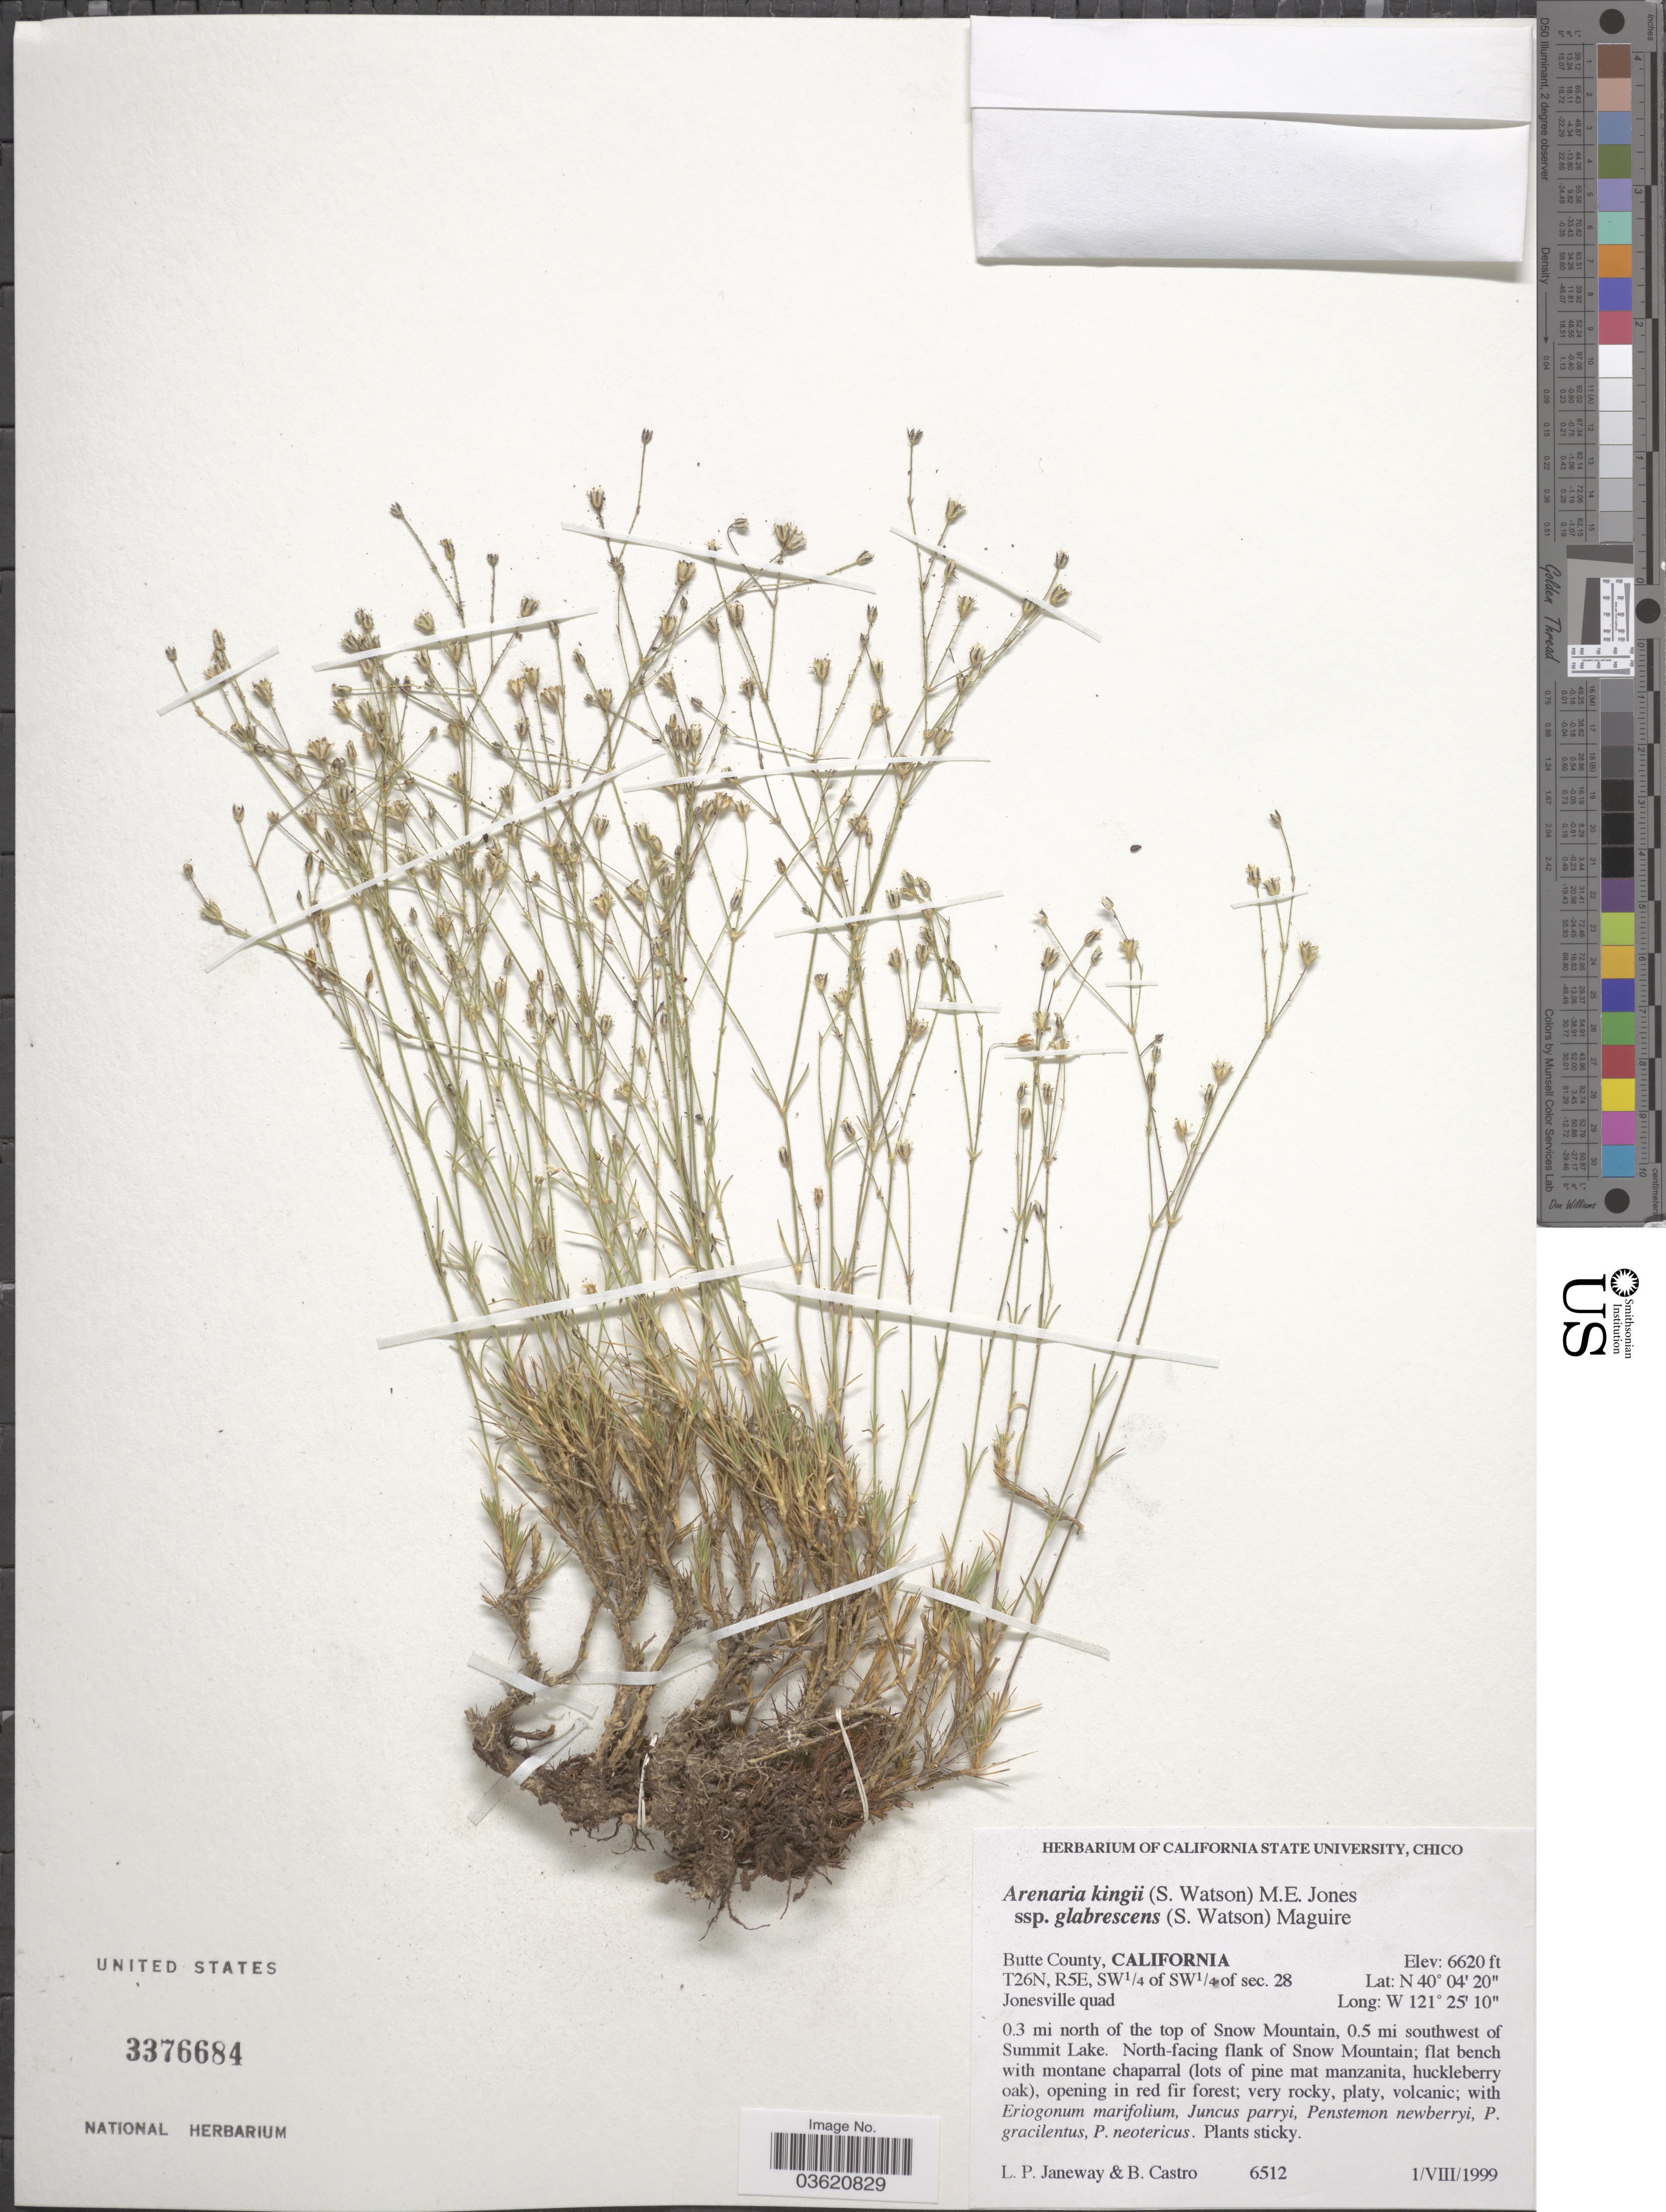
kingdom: Plantae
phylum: Tracheophyta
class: Magnoliopsida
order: Caryophyllales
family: Caryophyllaceae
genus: Eremogone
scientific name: Eremogone kingii var. glabrescens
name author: (S. Watson) Dorn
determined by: U.S. National Herbarium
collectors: L. P. Janeway & B. Castro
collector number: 6512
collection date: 1999-08-01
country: United States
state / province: California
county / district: Butte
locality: Butte County. T26N, R5E, SW¼ of SW¼ of sec. 28. Jonesville quad. 0.3 mi north of the top of Snow Mountain, 0.5 mi southwest of Summit Lake. North-facing flank of Snow Mountain.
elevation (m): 2018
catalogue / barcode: US 3376684